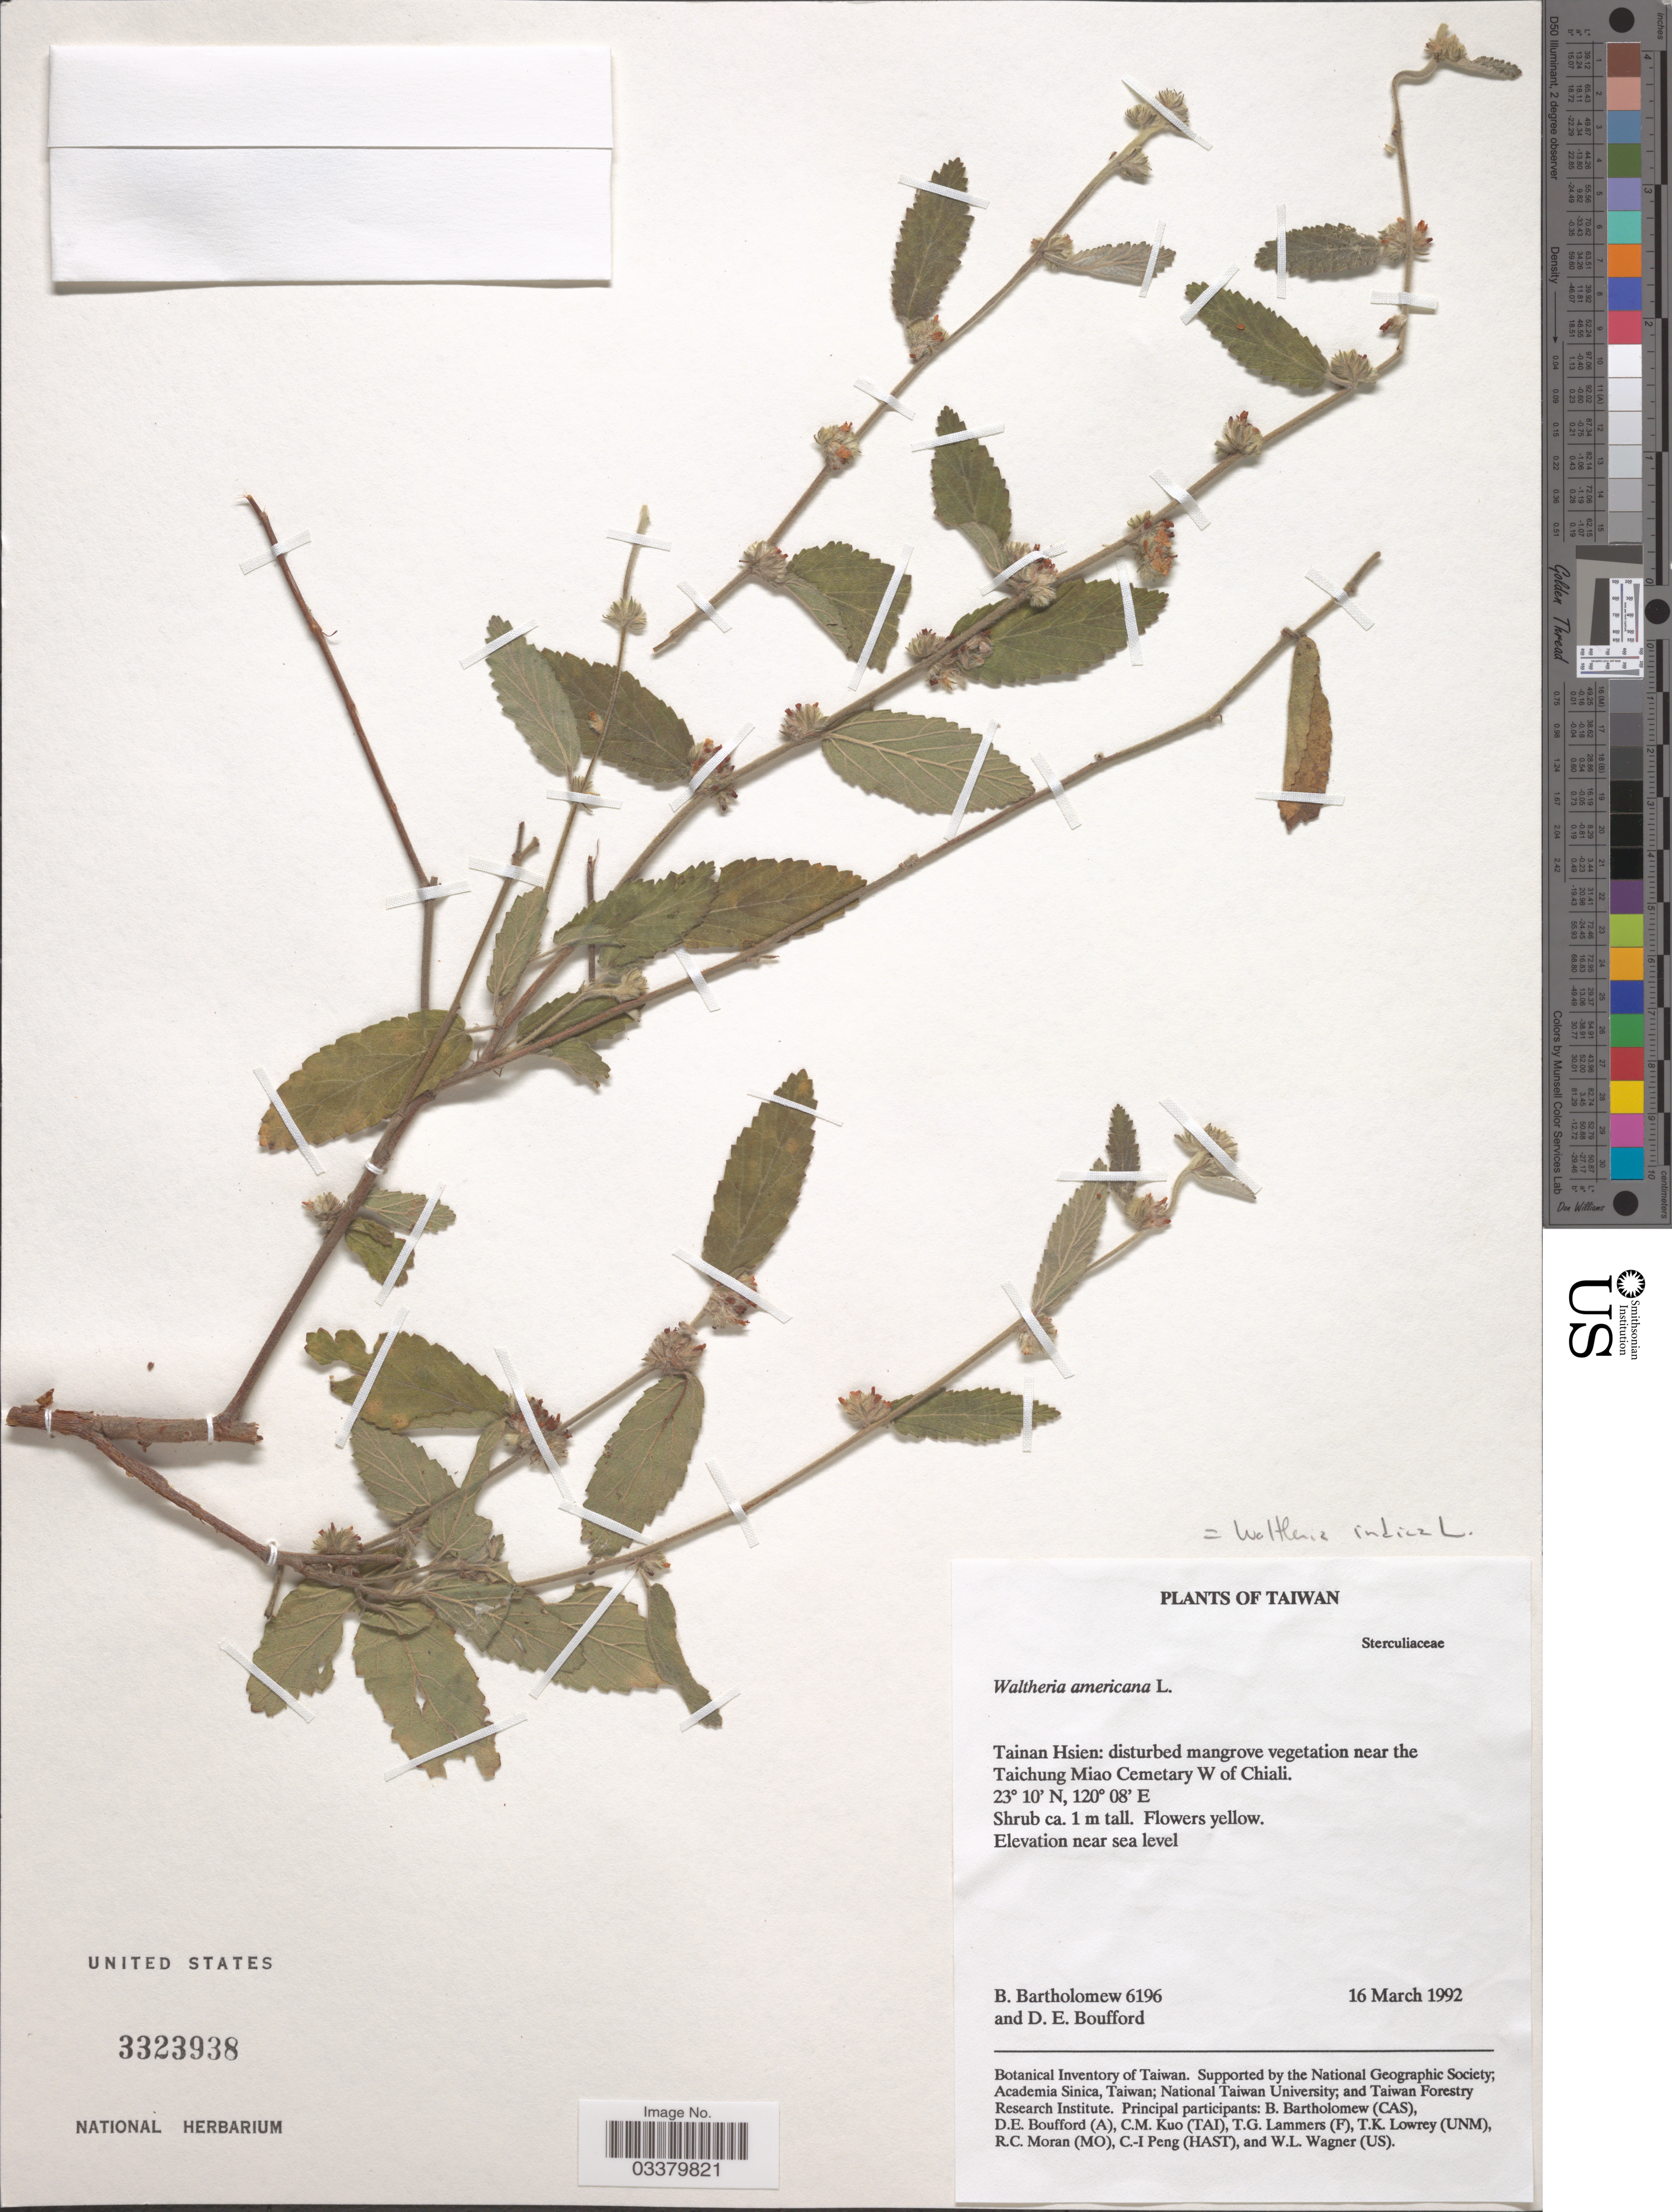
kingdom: Plantae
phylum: Tracheophyta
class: Magnoliopsida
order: Malvales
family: Malvaceae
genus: Waltheria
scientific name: Waltheria indica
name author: L.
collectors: B. Bartholomew & D. E. Boufford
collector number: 6196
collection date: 1992-03-16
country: Taiwan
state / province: Tainan City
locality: Tainan Hsien: disturbed mangrove vegetation near the Taichung Miao Cemetary W of Chiali.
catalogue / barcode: US 3323938